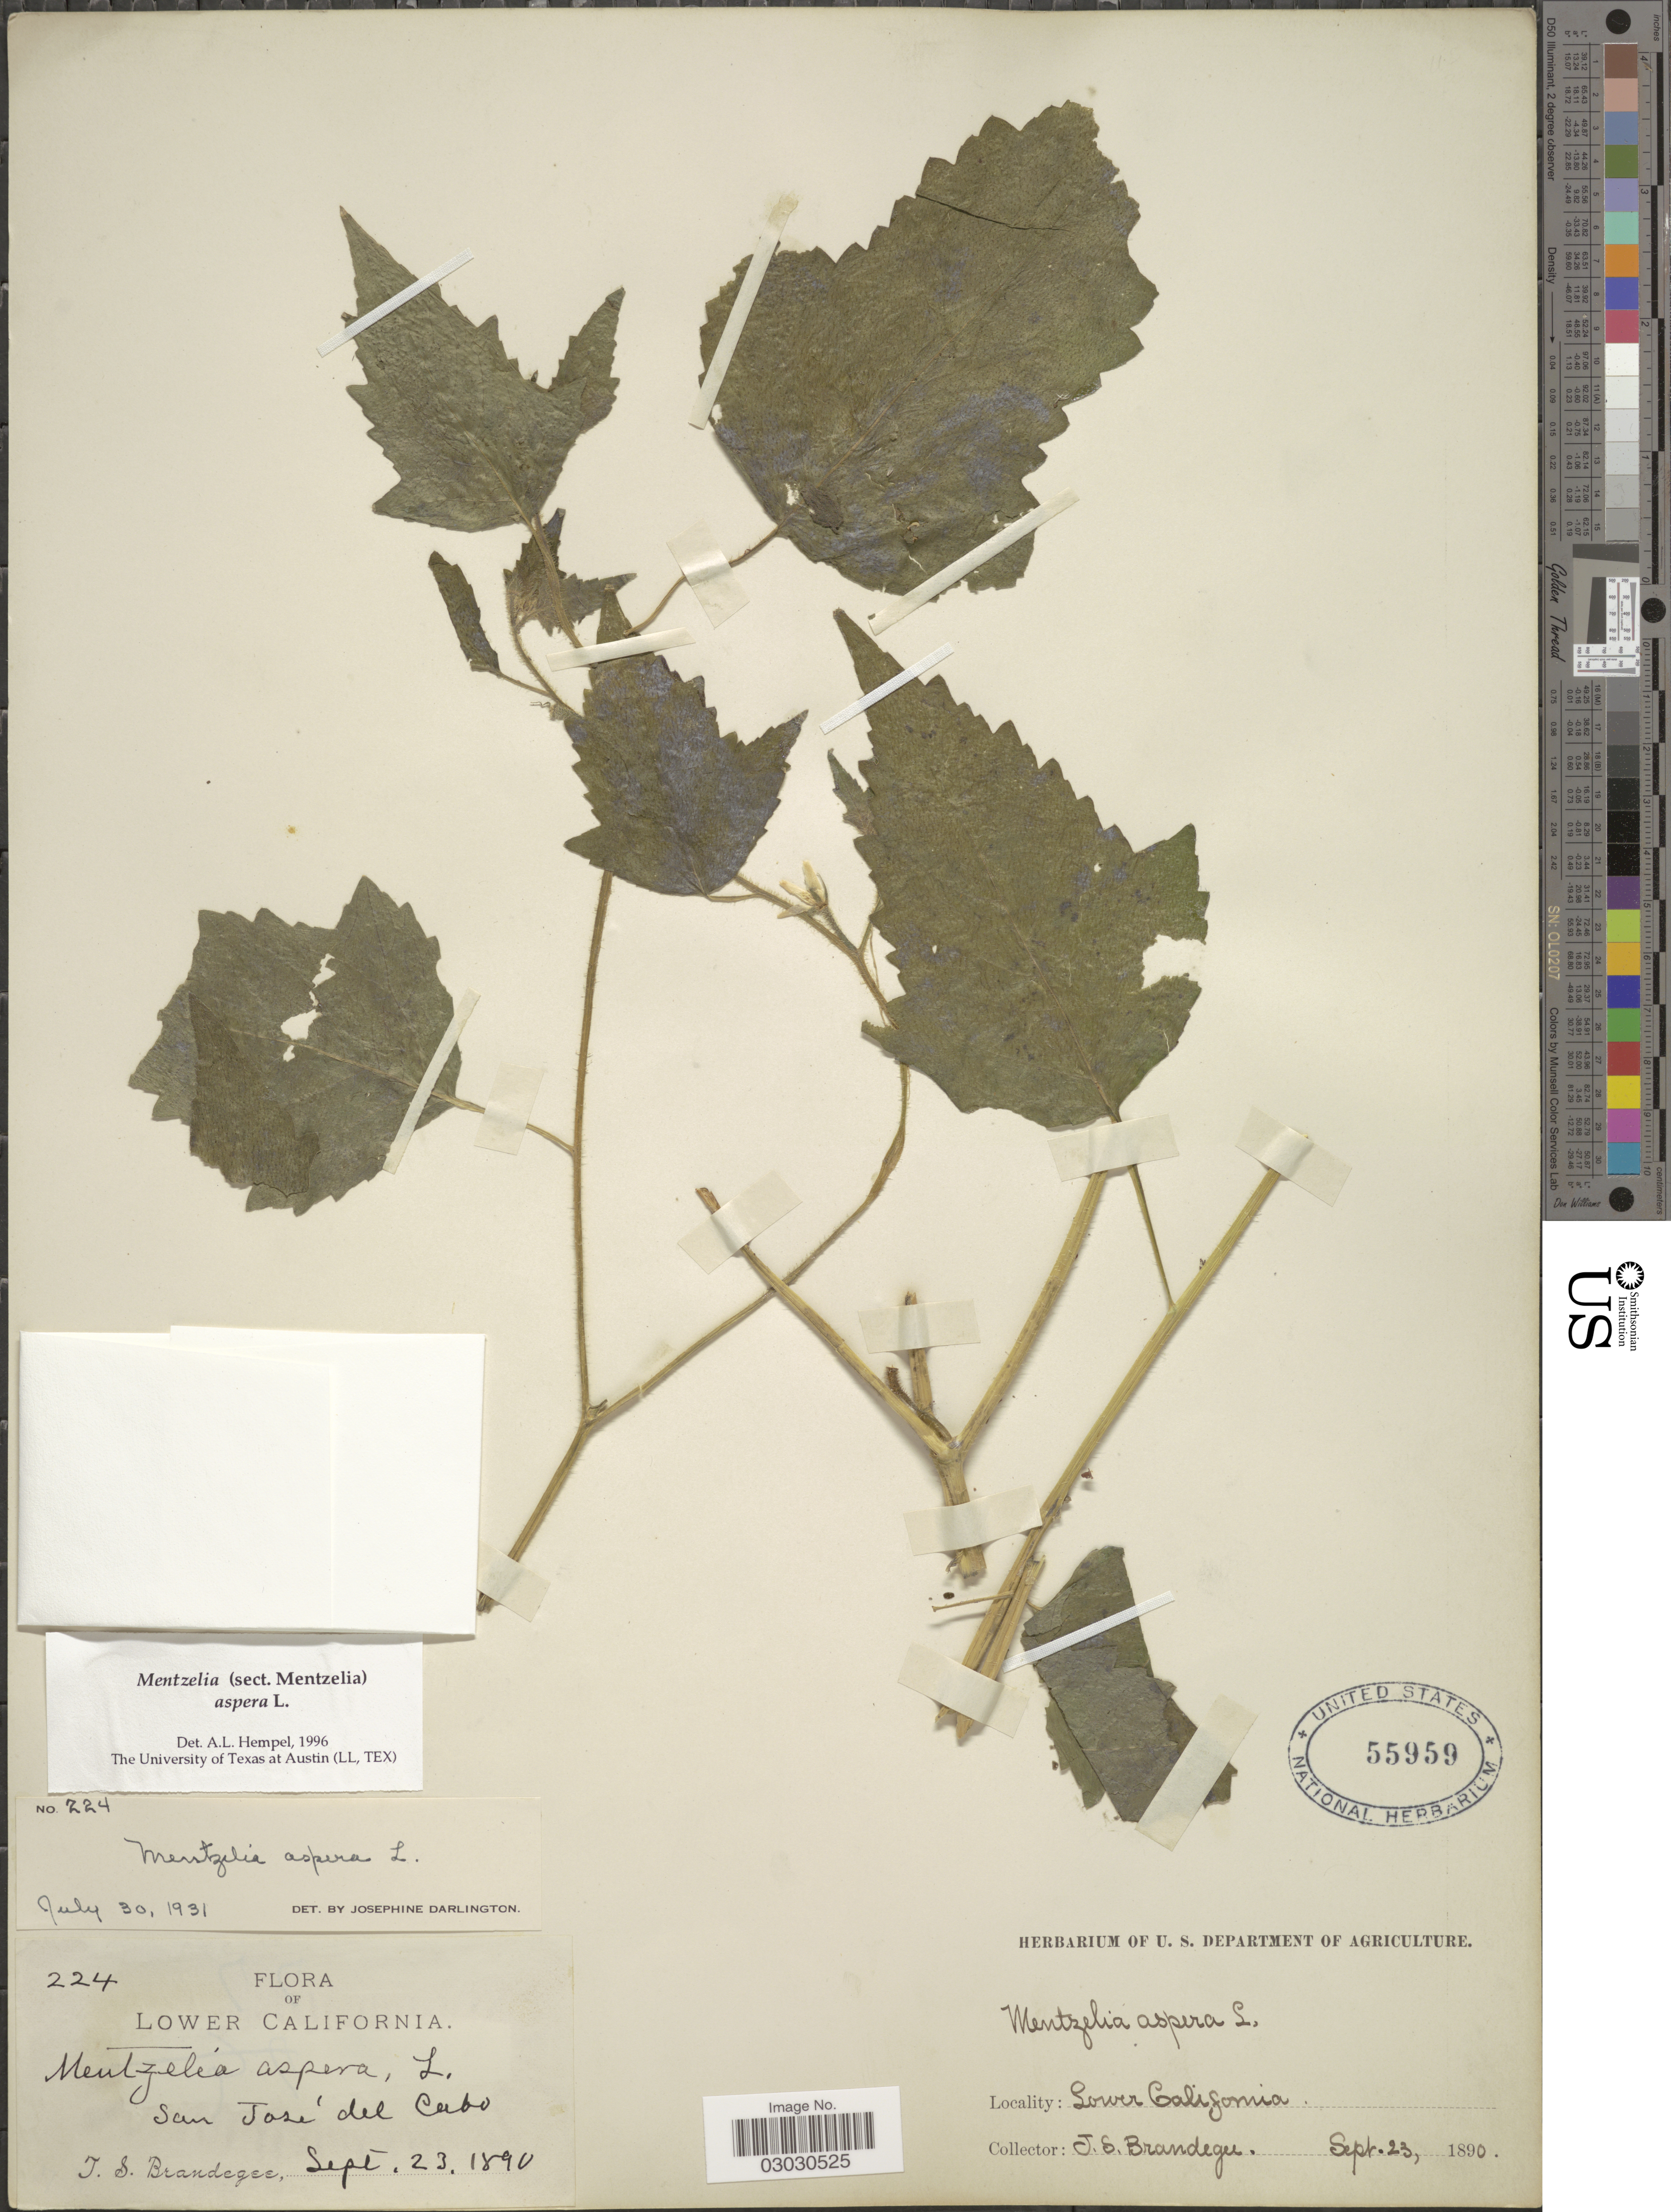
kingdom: Plantae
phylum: Tracheophyta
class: Magnoliopsida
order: Cornales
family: Loasaceae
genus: Mentzelia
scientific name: Mentzelia aspera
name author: L.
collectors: J. S. Brandegee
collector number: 224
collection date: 1890-09-23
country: Mexico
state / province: Baja California Sur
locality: Lower California. San José del Cabo.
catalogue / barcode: US 55959